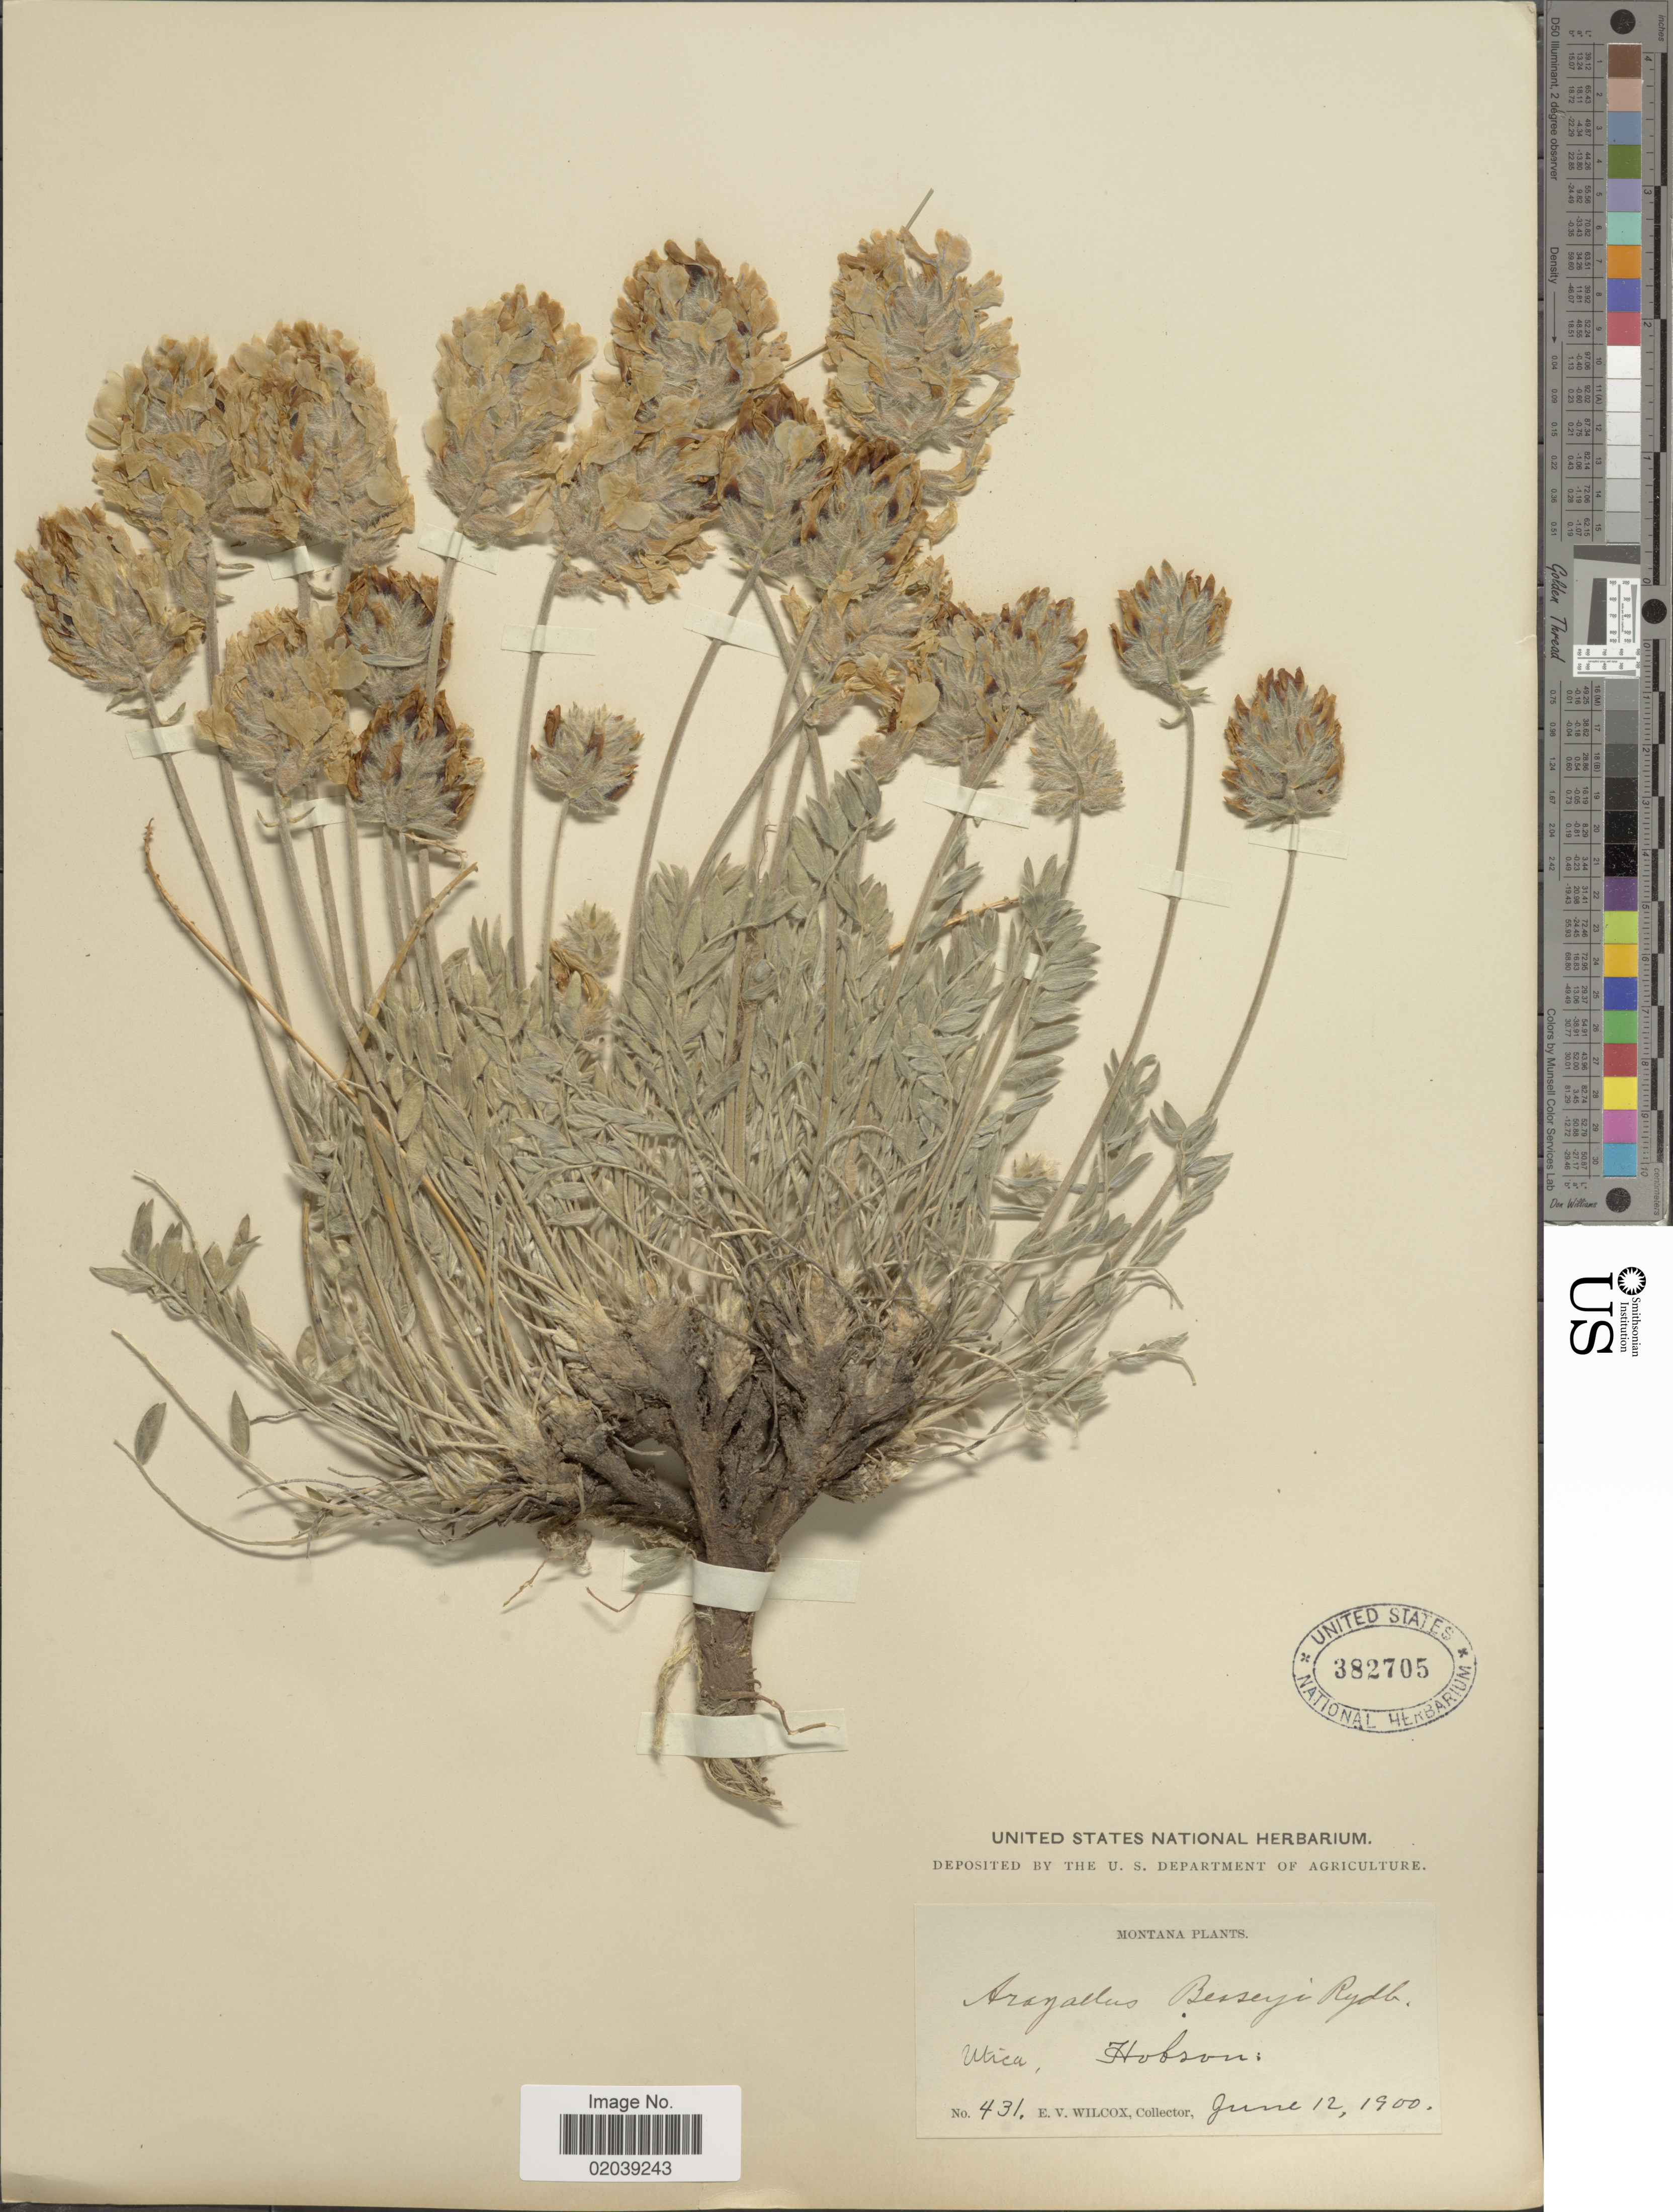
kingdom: Plantae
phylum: Tracheophyta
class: Magnoliopsida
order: Fabales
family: Fabaceae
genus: Oxytropis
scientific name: Oxytropis besseyi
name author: (Rydb.) Blank.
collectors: E. V. Wilcox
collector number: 431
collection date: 1900-06-12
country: United States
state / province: Montana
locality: Utica. Hobson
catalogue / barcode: US 382705